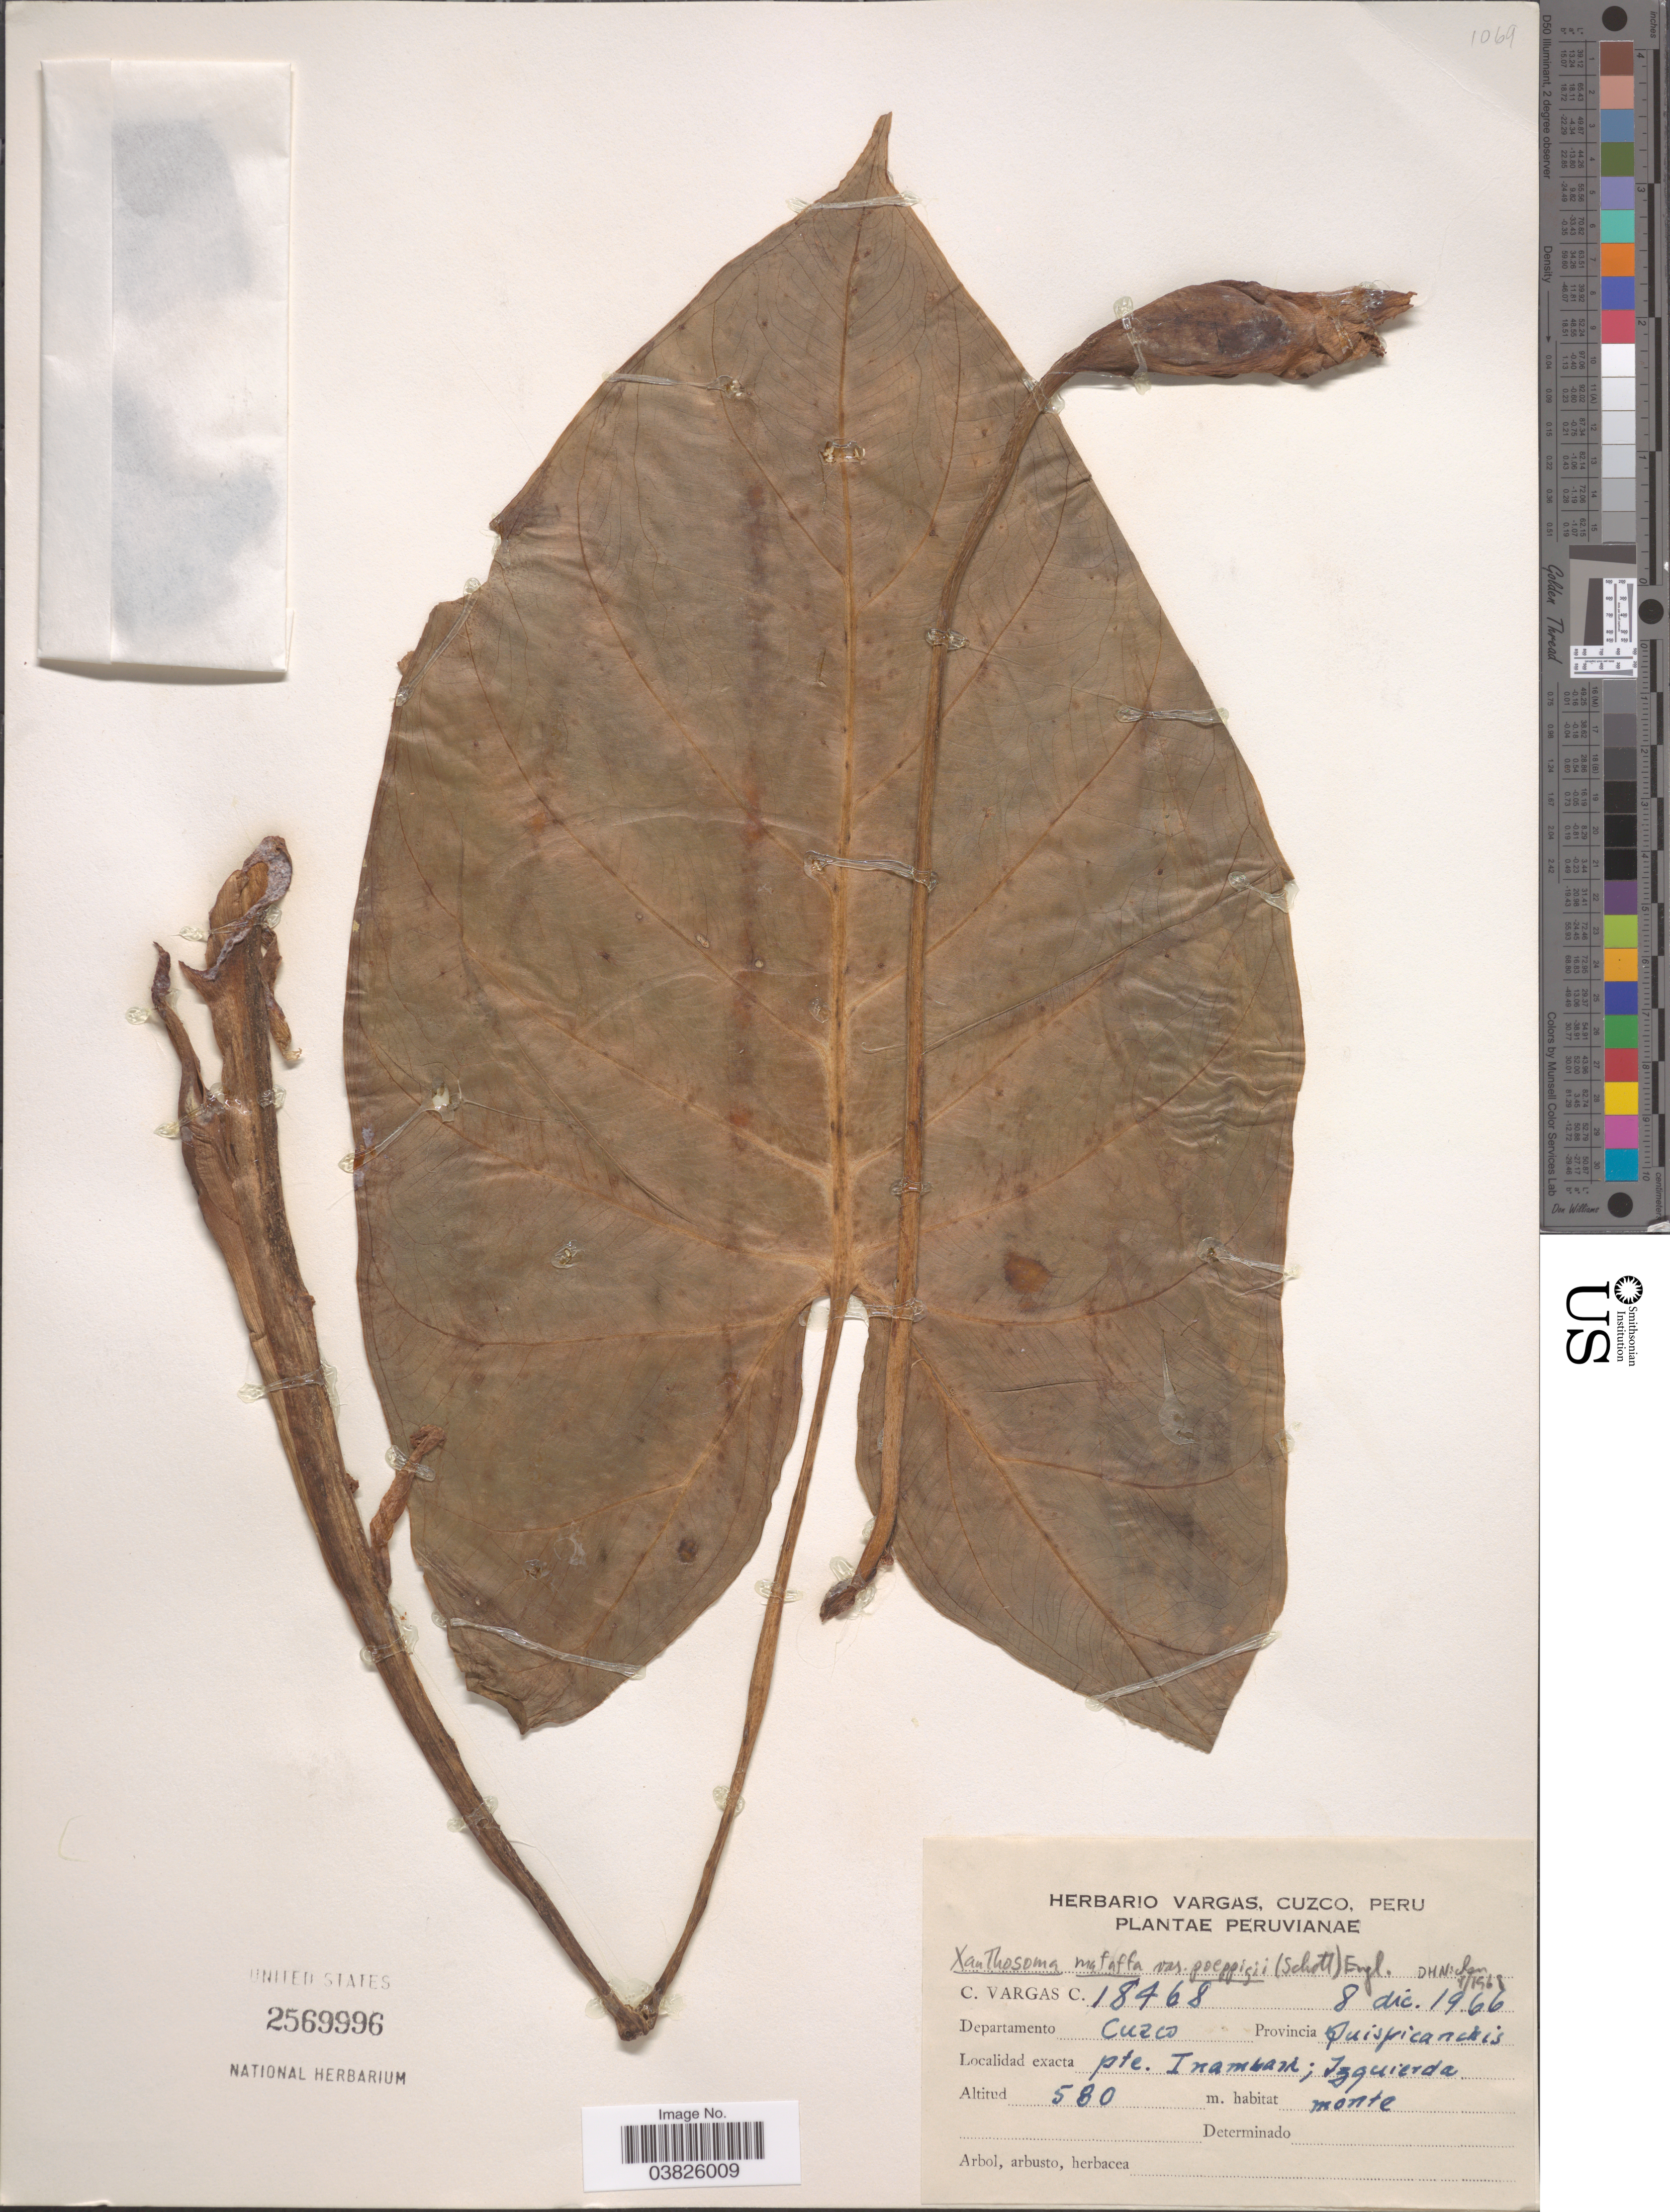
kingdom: Plantae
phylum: Tracheophyta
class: Liliopsida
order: Alismatales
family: Araceae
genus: Xanthosoma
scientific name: Xanthosoma mafaffa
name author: Schott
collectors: C. Vargas Calderón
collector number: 18468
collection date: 1966-12-08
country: Peru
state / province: Cusco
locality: Departamento Cuzco. Provincia Quispicanchis. Pte. Inambari.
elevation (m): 580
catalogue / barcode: US 2569996